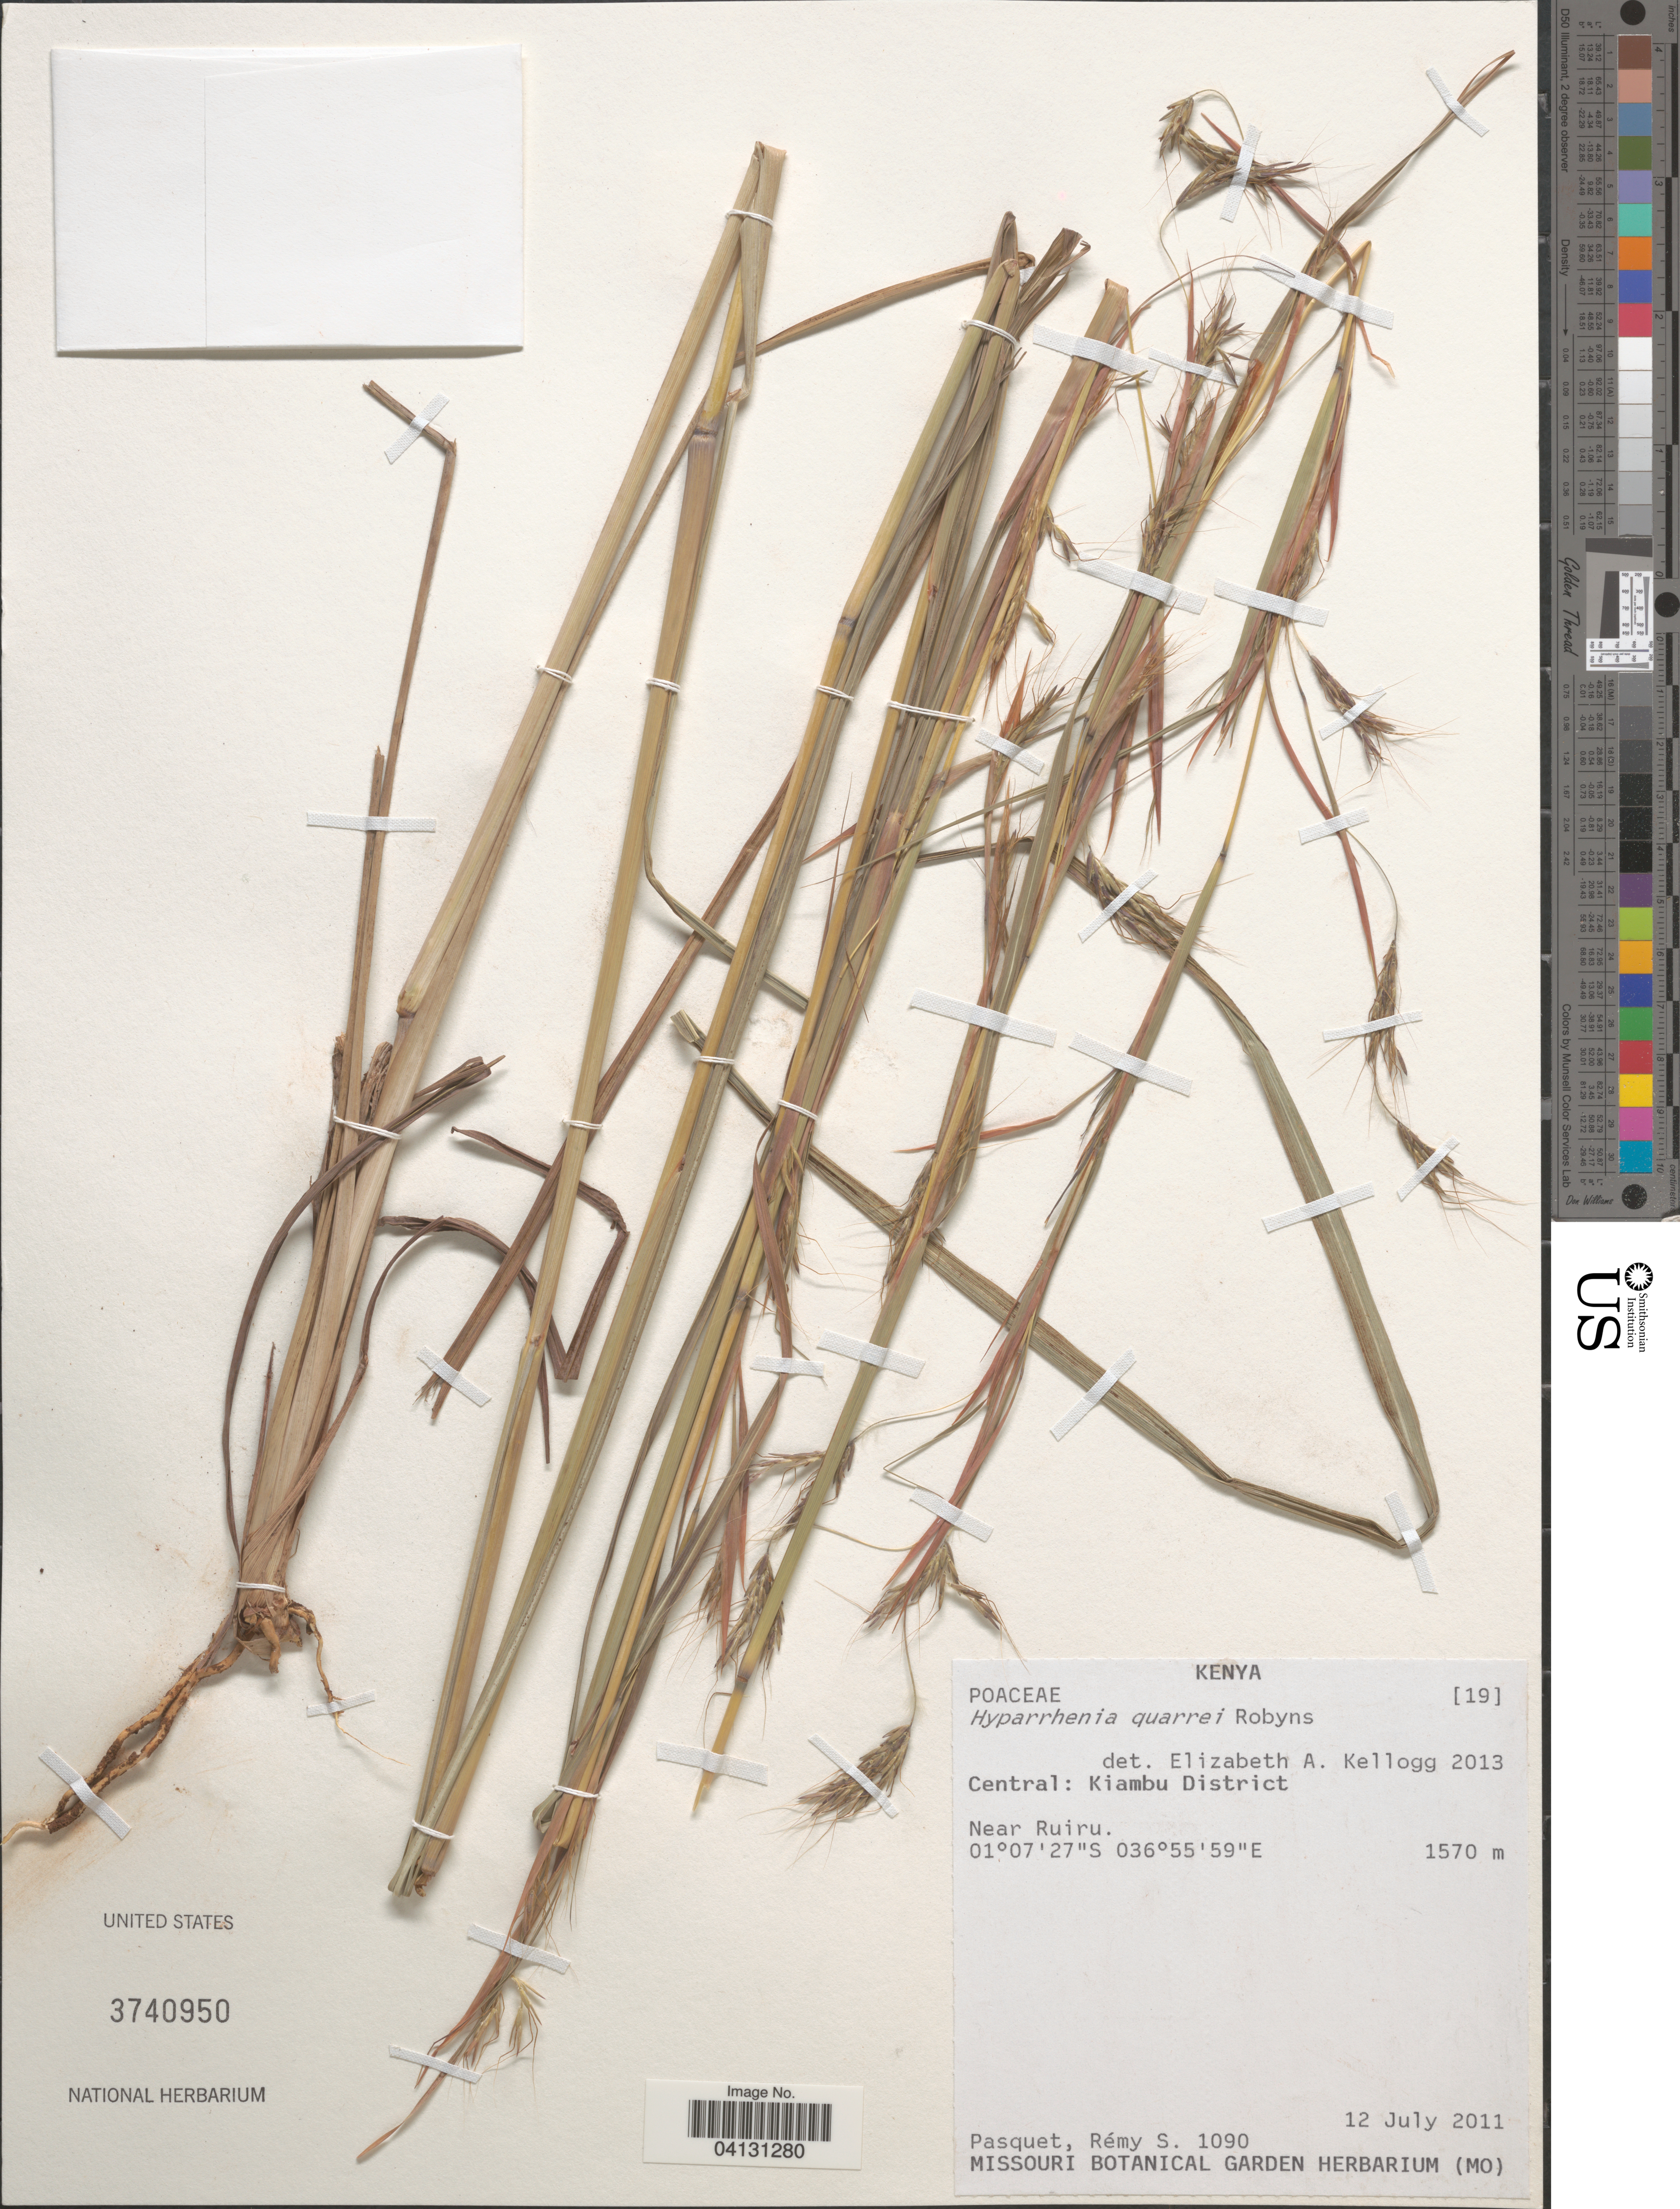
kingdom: Plantae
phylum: Tracheophyta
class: Liliopsida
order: Poales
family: Poaceae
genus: Hyparrhenia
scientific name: Hyparrhenia quarrei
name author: Robyns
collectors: R. Pasquet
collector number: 1090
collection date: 2011-07-12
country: Kenya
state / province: Kiambu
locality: Central: Kiambu District. Near Ruiru.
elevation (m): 1570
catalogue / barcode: US 3740950